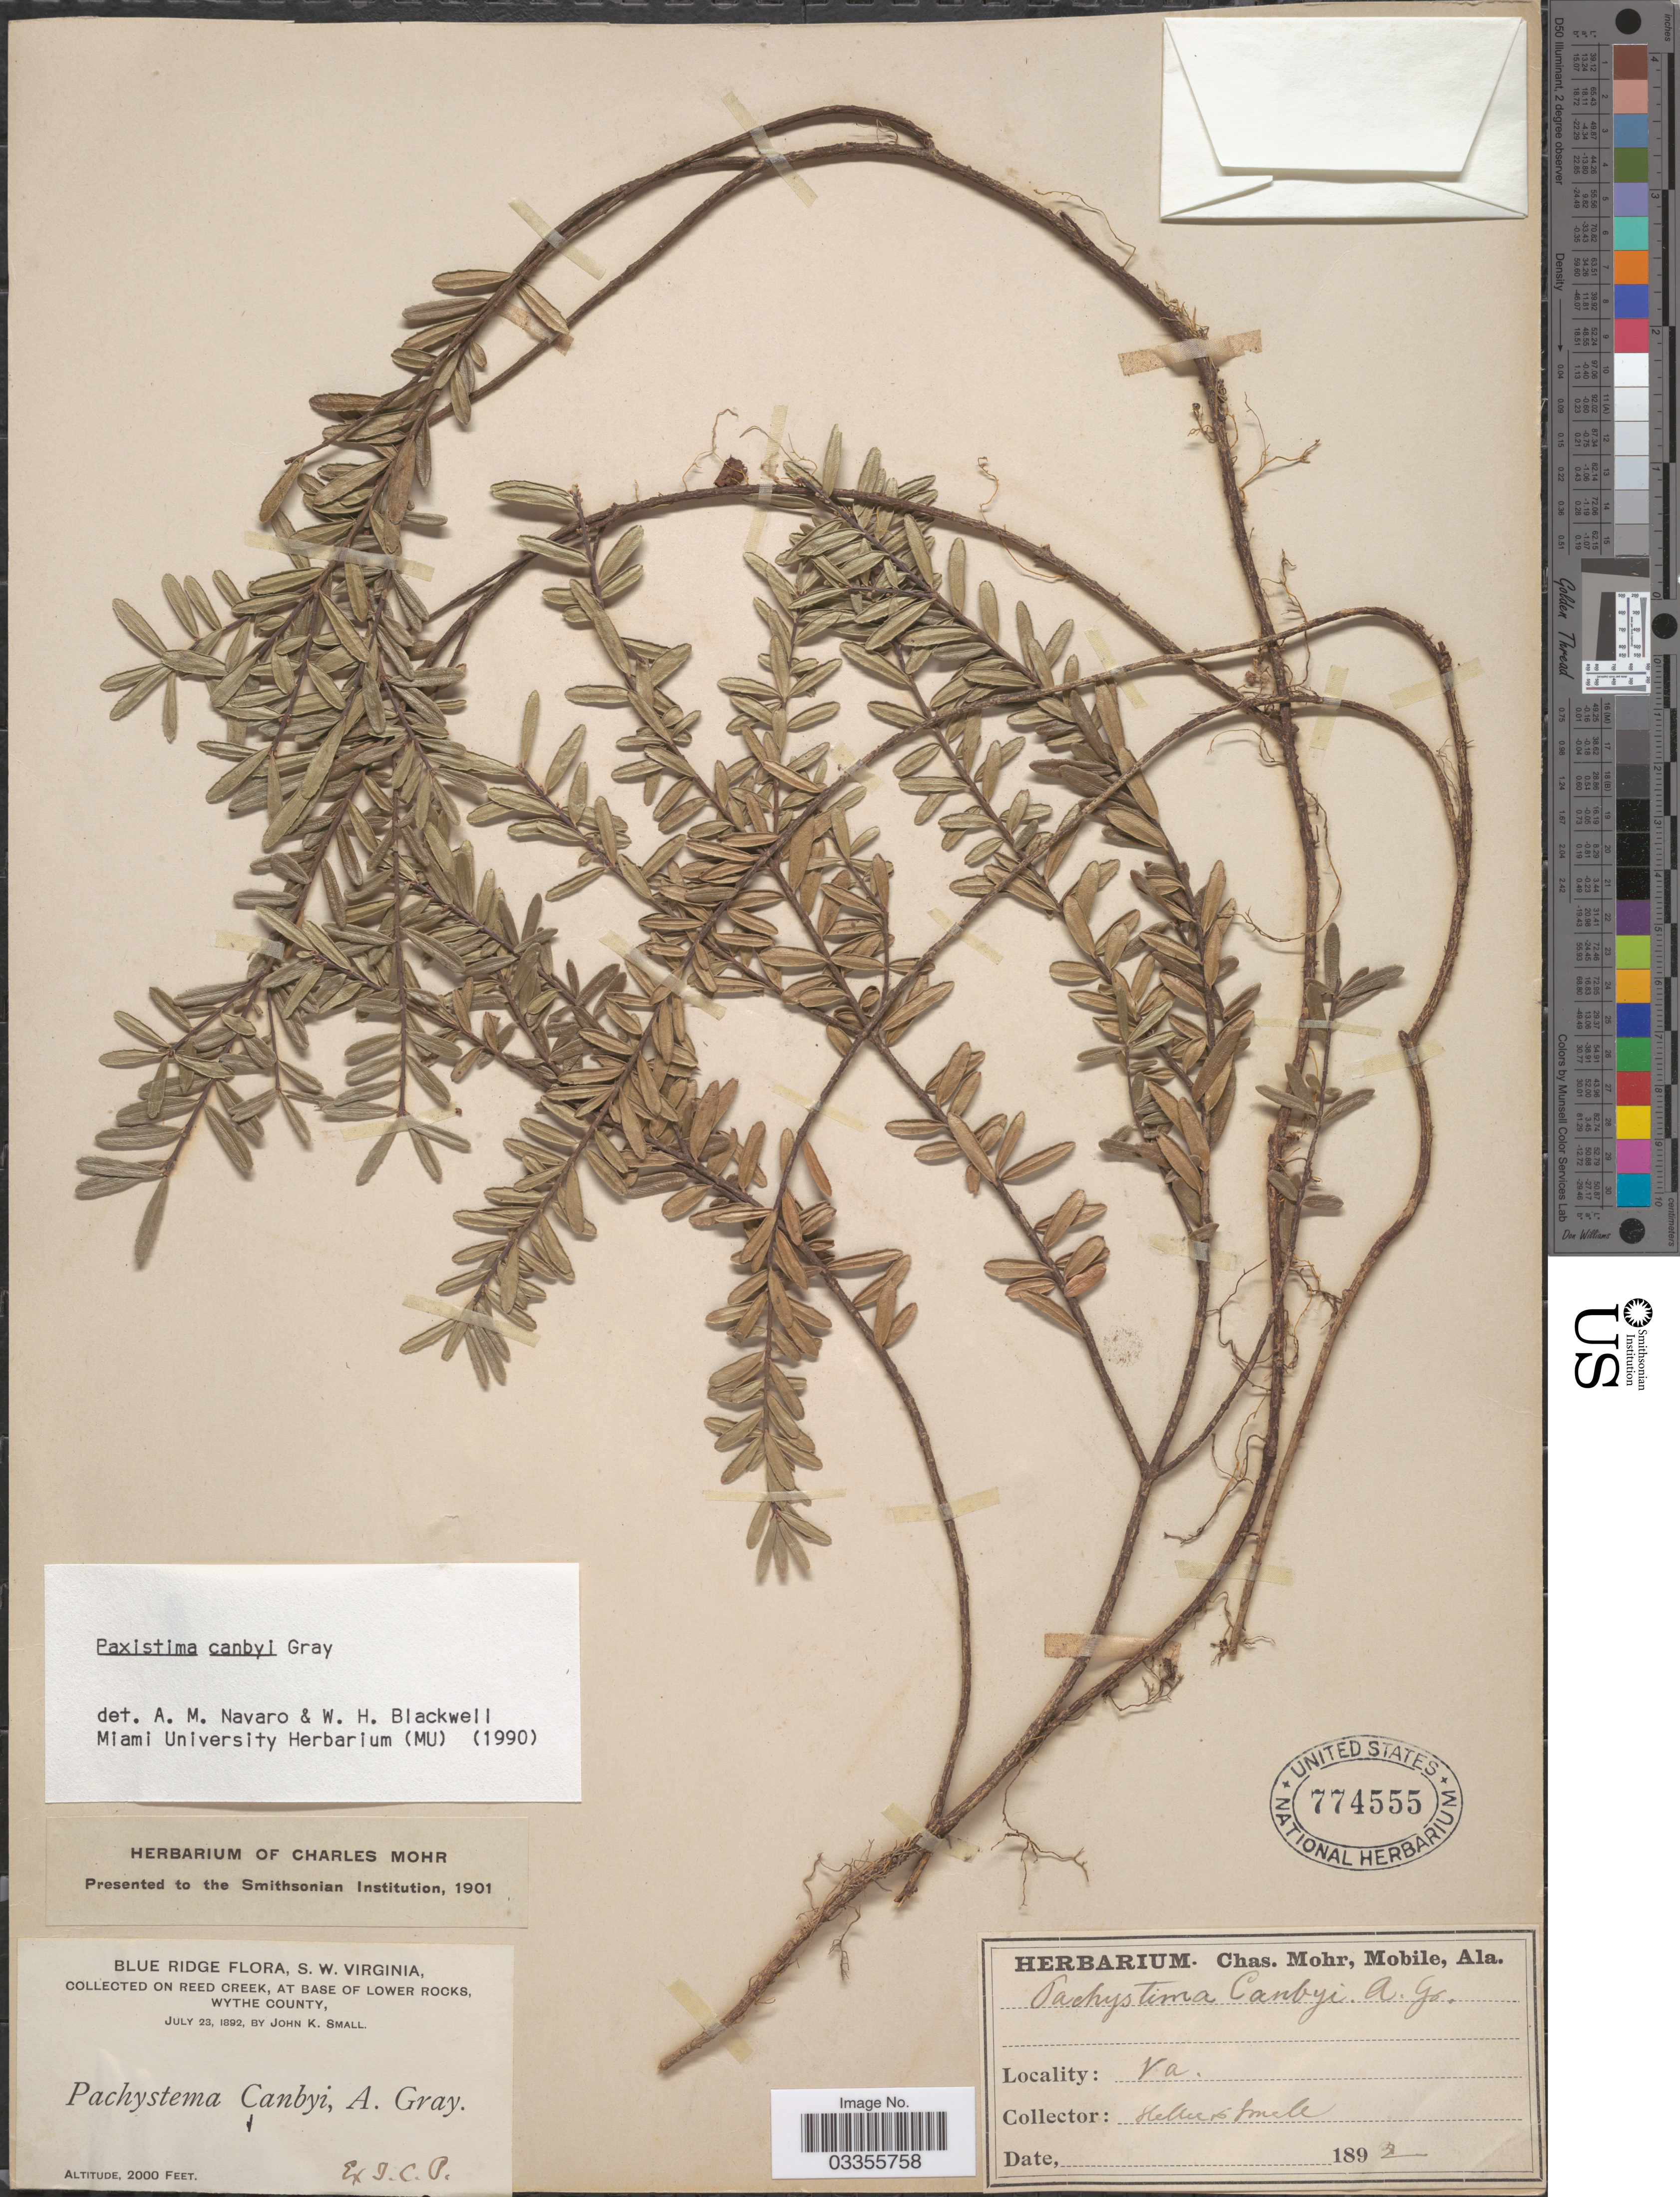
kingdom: Plantae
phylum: Tracheophyta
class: Magnoliopsida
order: Celastrales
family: Celastraceae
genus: Paxistima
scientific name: Paxistima canbyi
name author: A. Gray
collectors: -- Heller & J. K. Small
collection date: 1892-07-23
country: United States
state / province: Virginia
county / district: Wythe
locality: Blue Ridge, S. W. Virginia. On Reed Creek, at base of Lower Rocks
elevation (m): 610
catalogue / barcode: US 774555